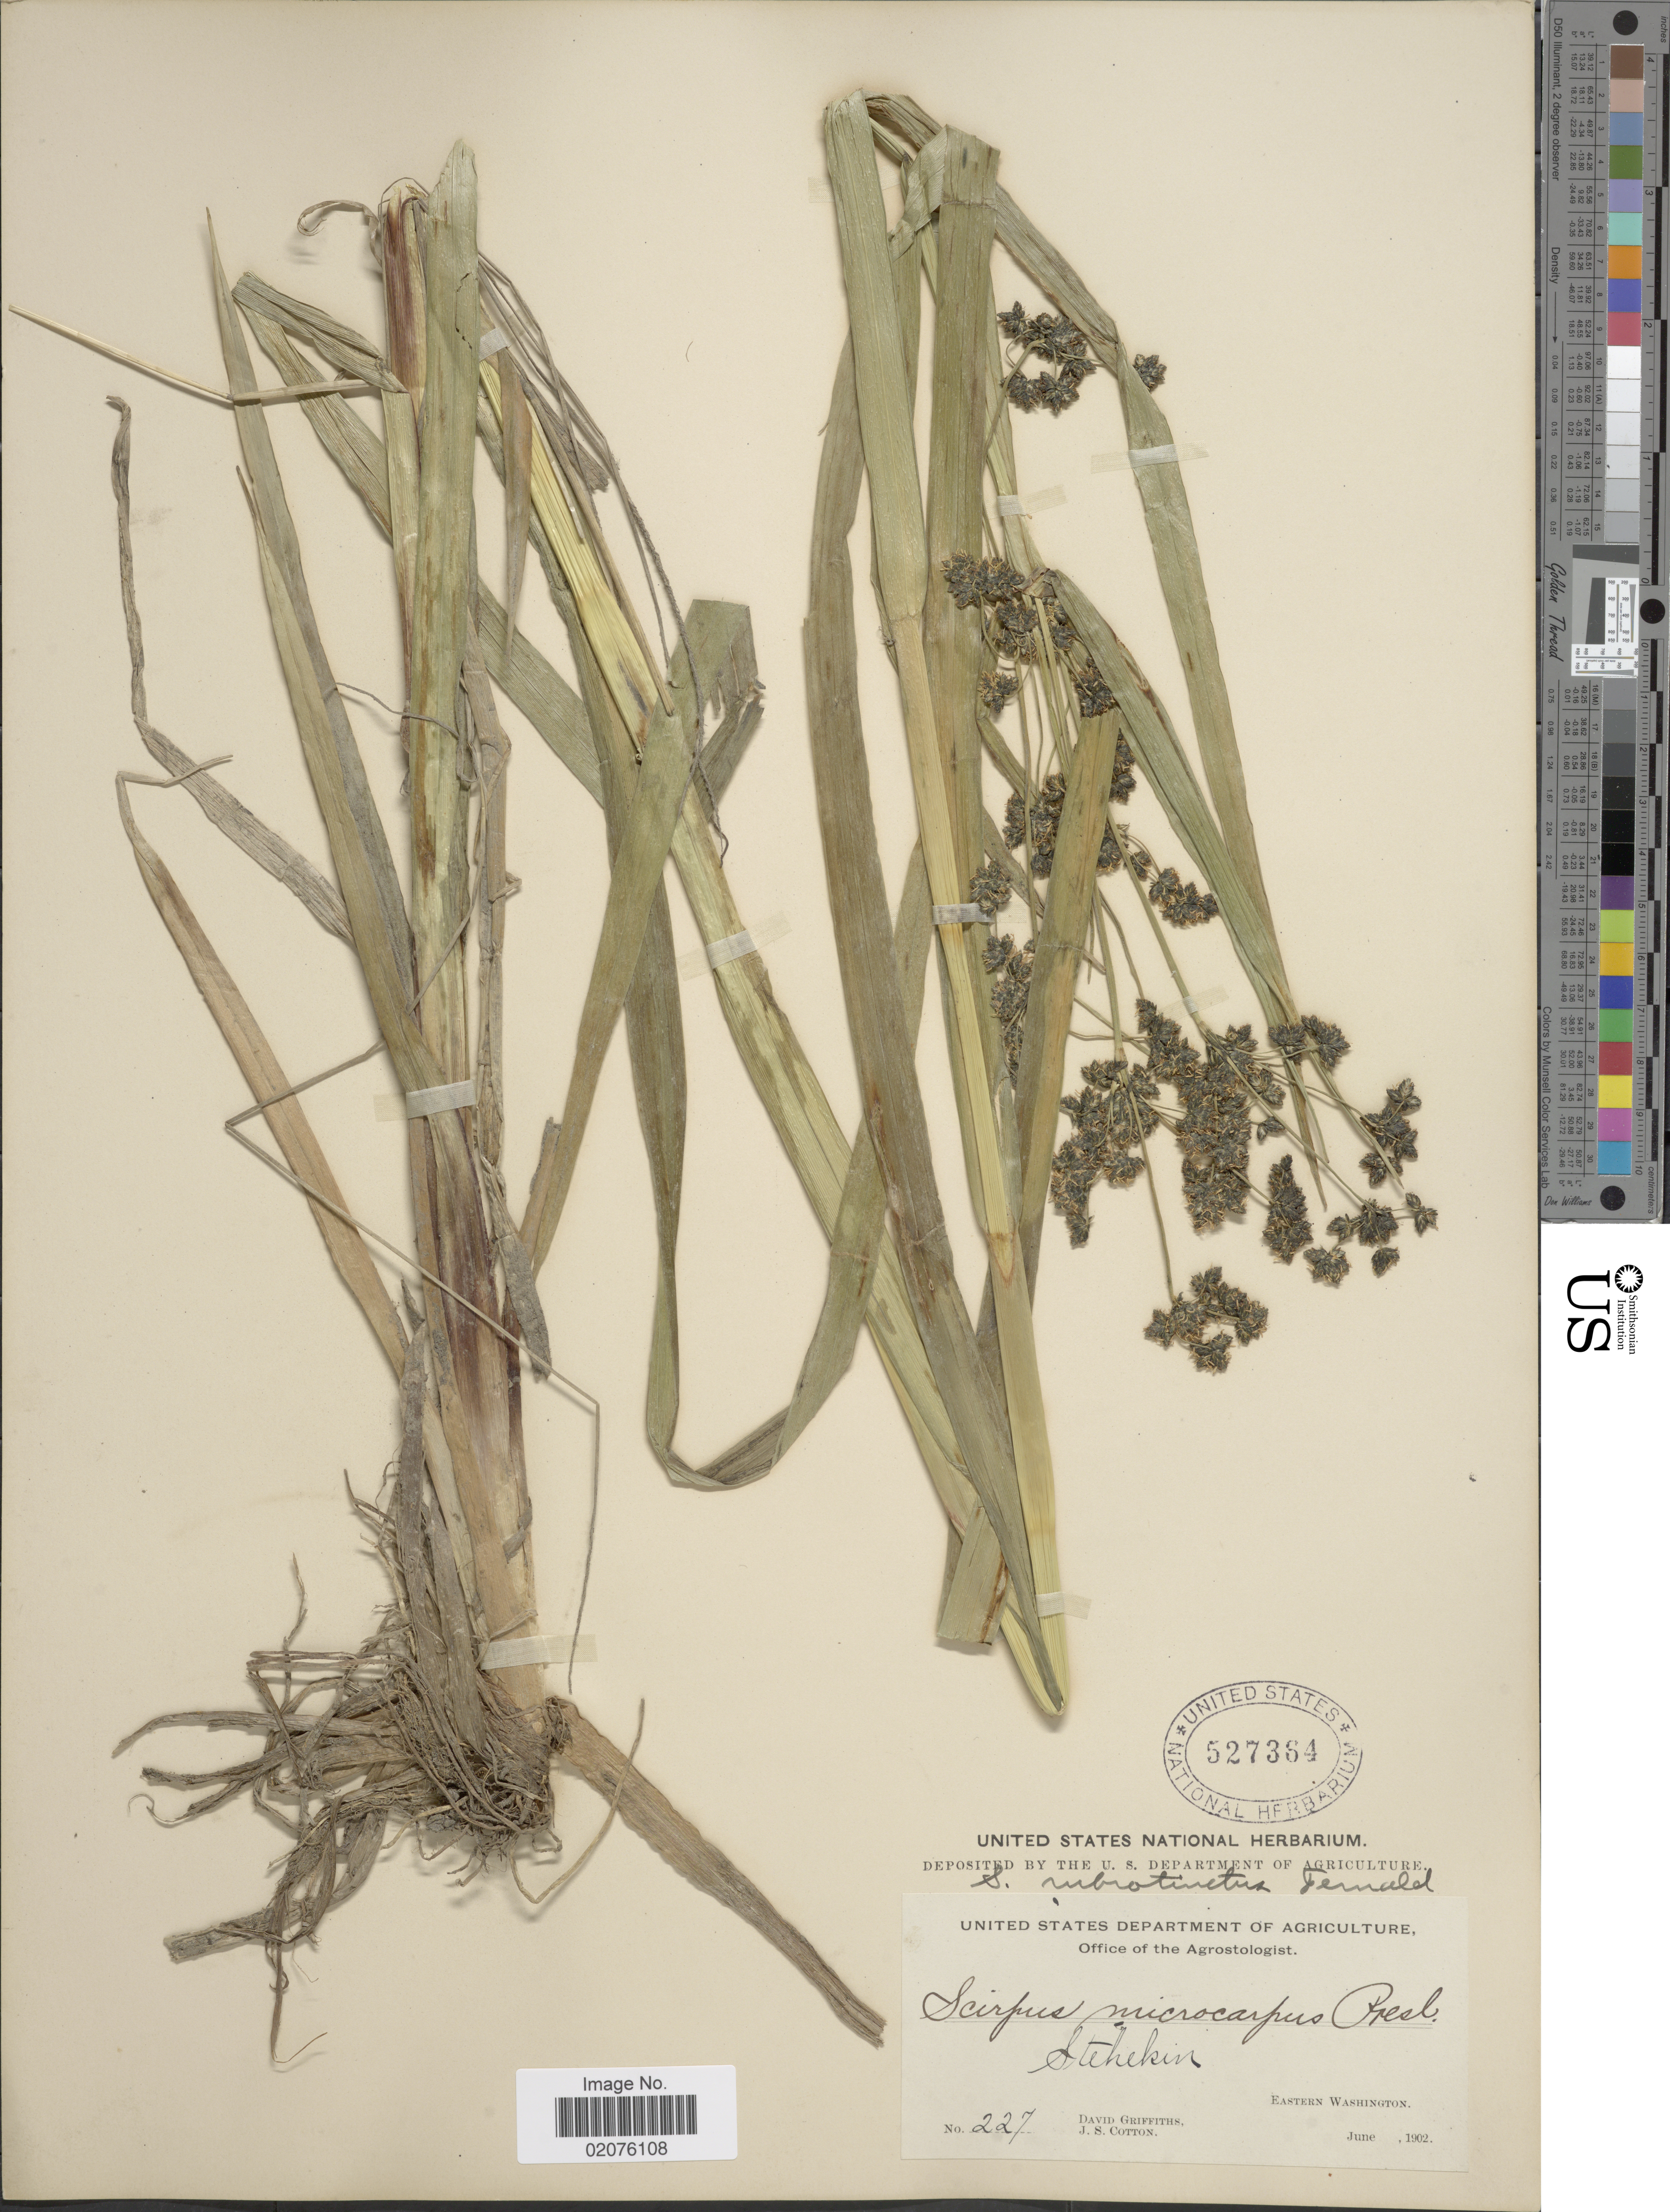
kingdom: Plantae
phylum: Tracheophyta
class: Liliopsida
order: Poales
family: Cyperaceae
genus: Scirpus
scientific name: Scirpus microcarpus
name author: J. Presl & C. Presl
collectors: D. Griffiths & J. S. Cotton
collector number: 227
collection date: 1902-06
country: United States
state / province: Washington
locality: Sstehekin, Eastern Washington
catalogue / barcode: US 527364